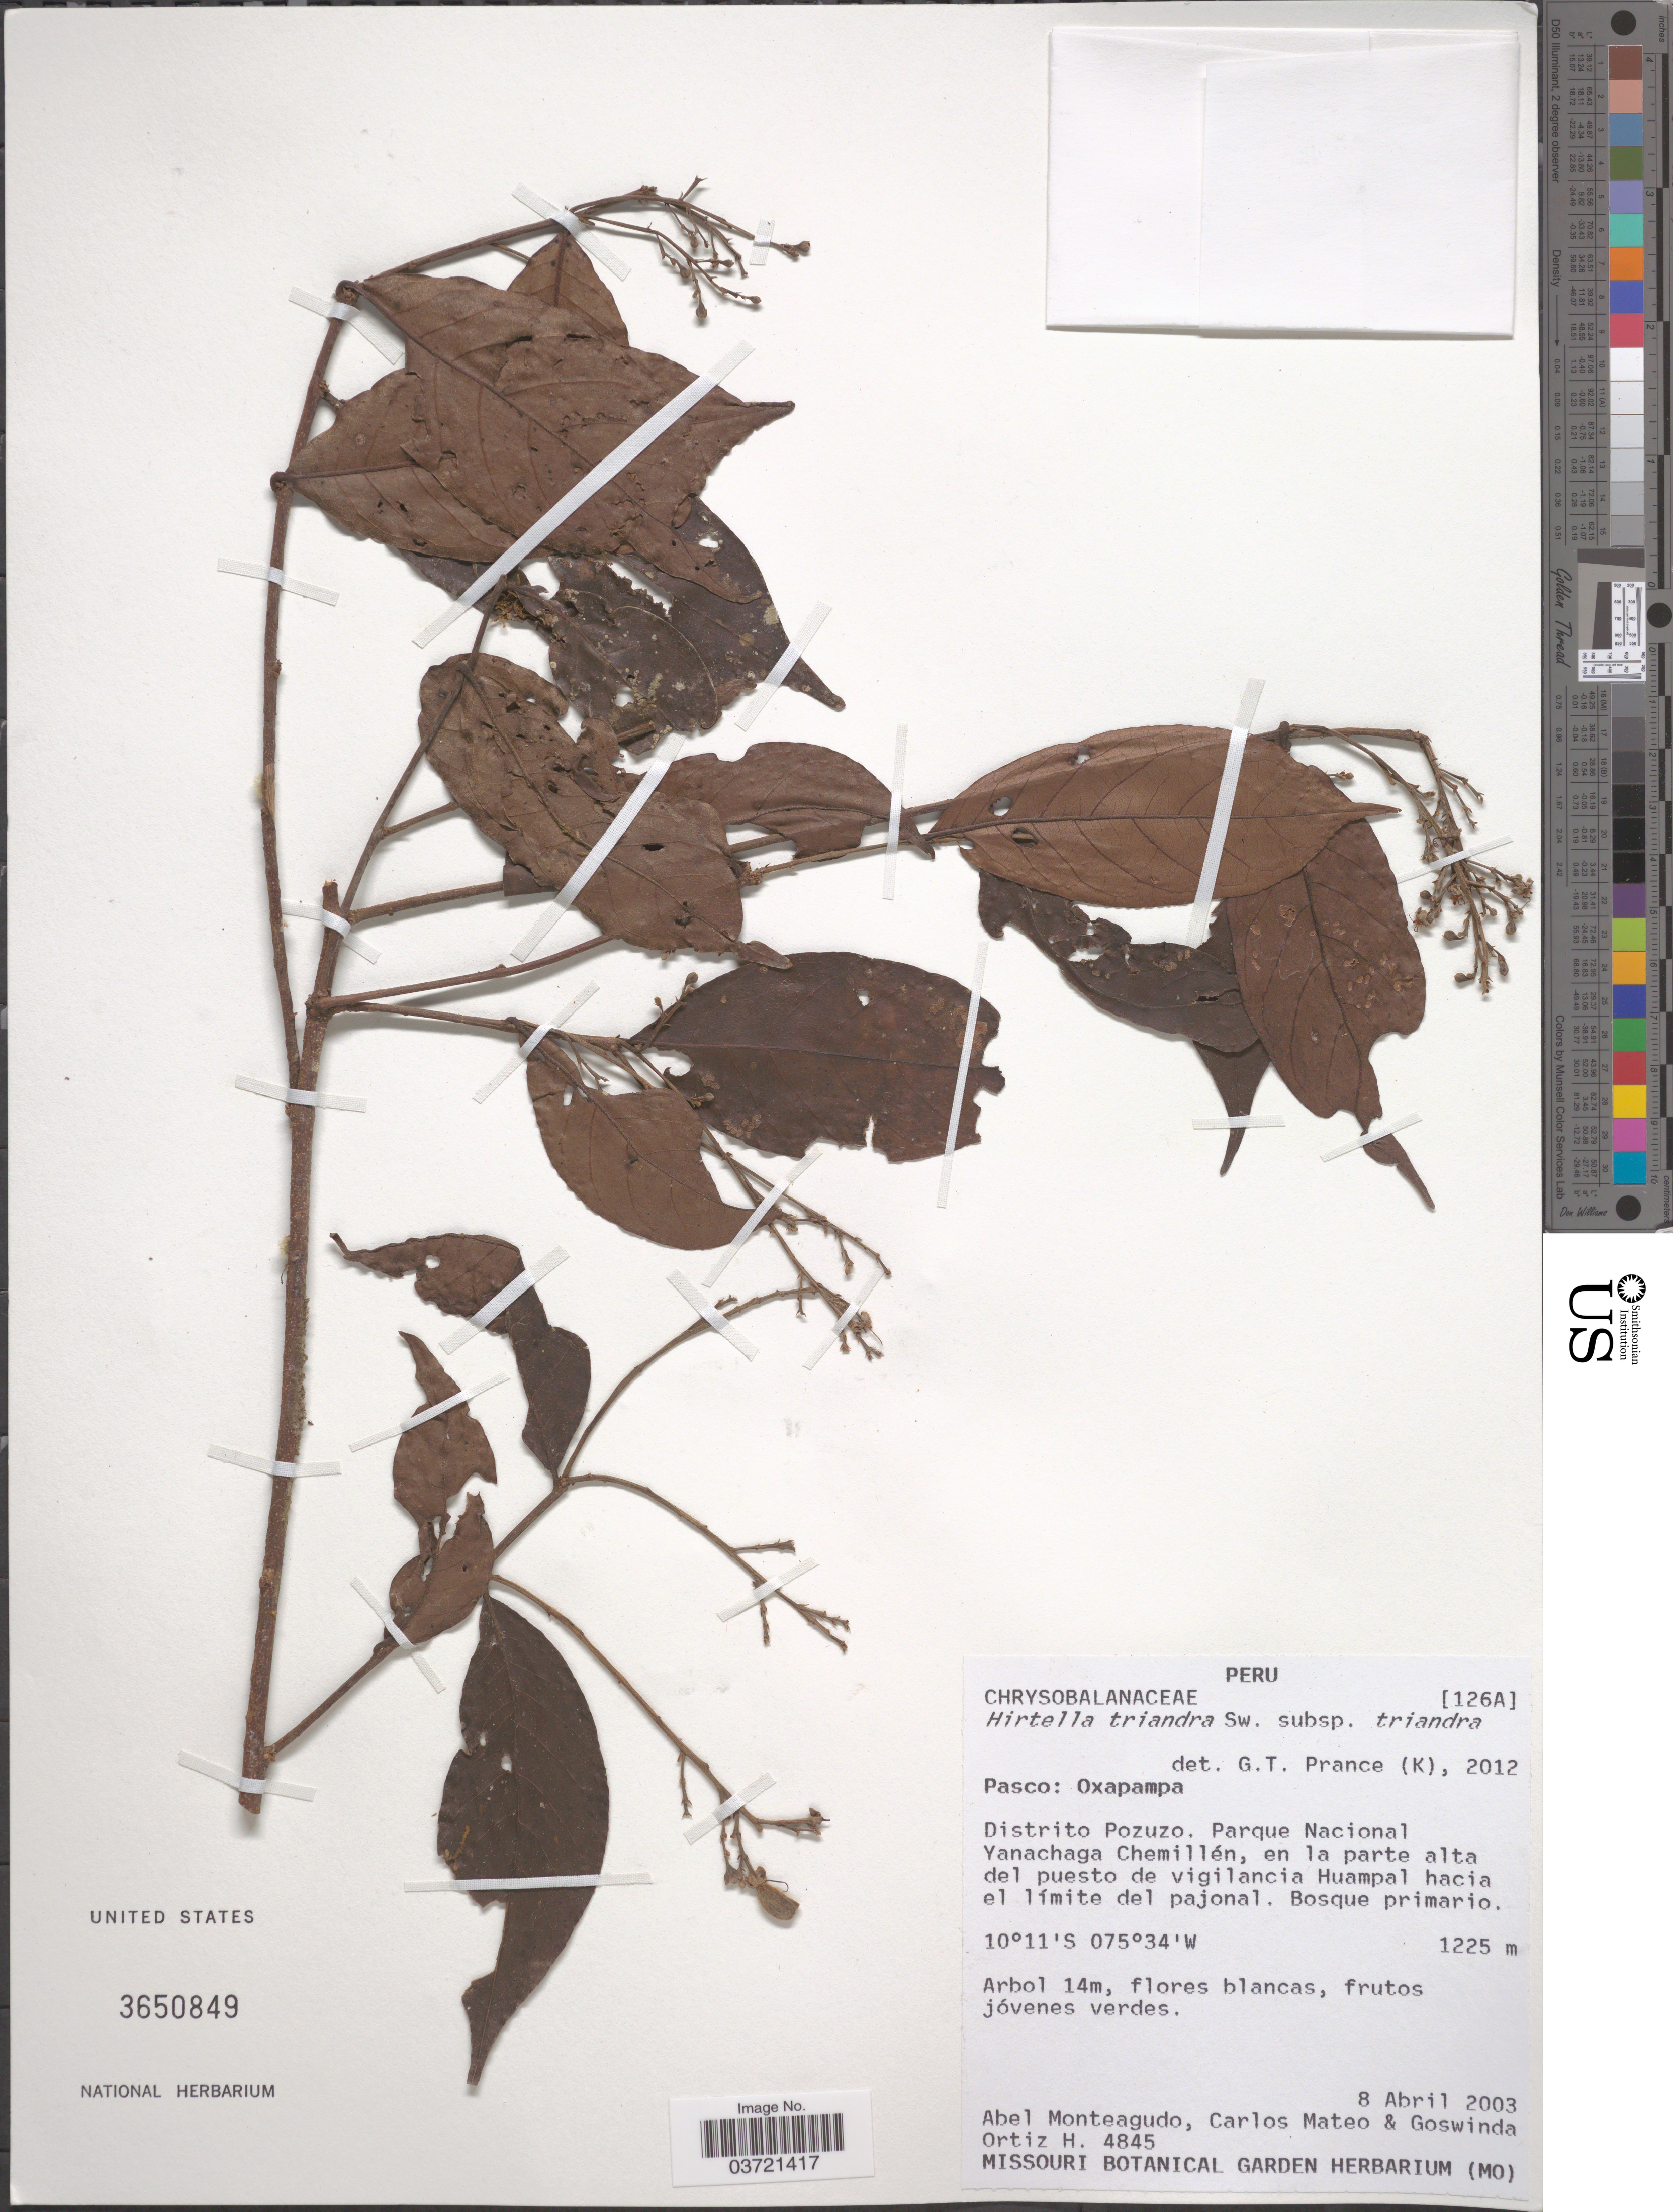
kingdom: Plantae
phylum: Tracheophyta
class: Magnoliopsida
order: Malpighiales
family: Chrysobalanaceae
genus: Hirtella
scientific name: Hirtella triandra subsp. triandra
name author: Sw.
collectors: A. Monteagudo, C. Mateo & G. Ortiz H.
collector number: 4845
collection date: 2003-04-08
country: Peru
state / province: Pasco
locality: Oxapampa. Distrito Pozuzo. Parque Nacional Yanachaga Chemillén, en la parte alta del puesto de vigilancia Huampal hacia el límite del pajonal.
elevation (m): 1225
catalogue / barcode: US 3650849